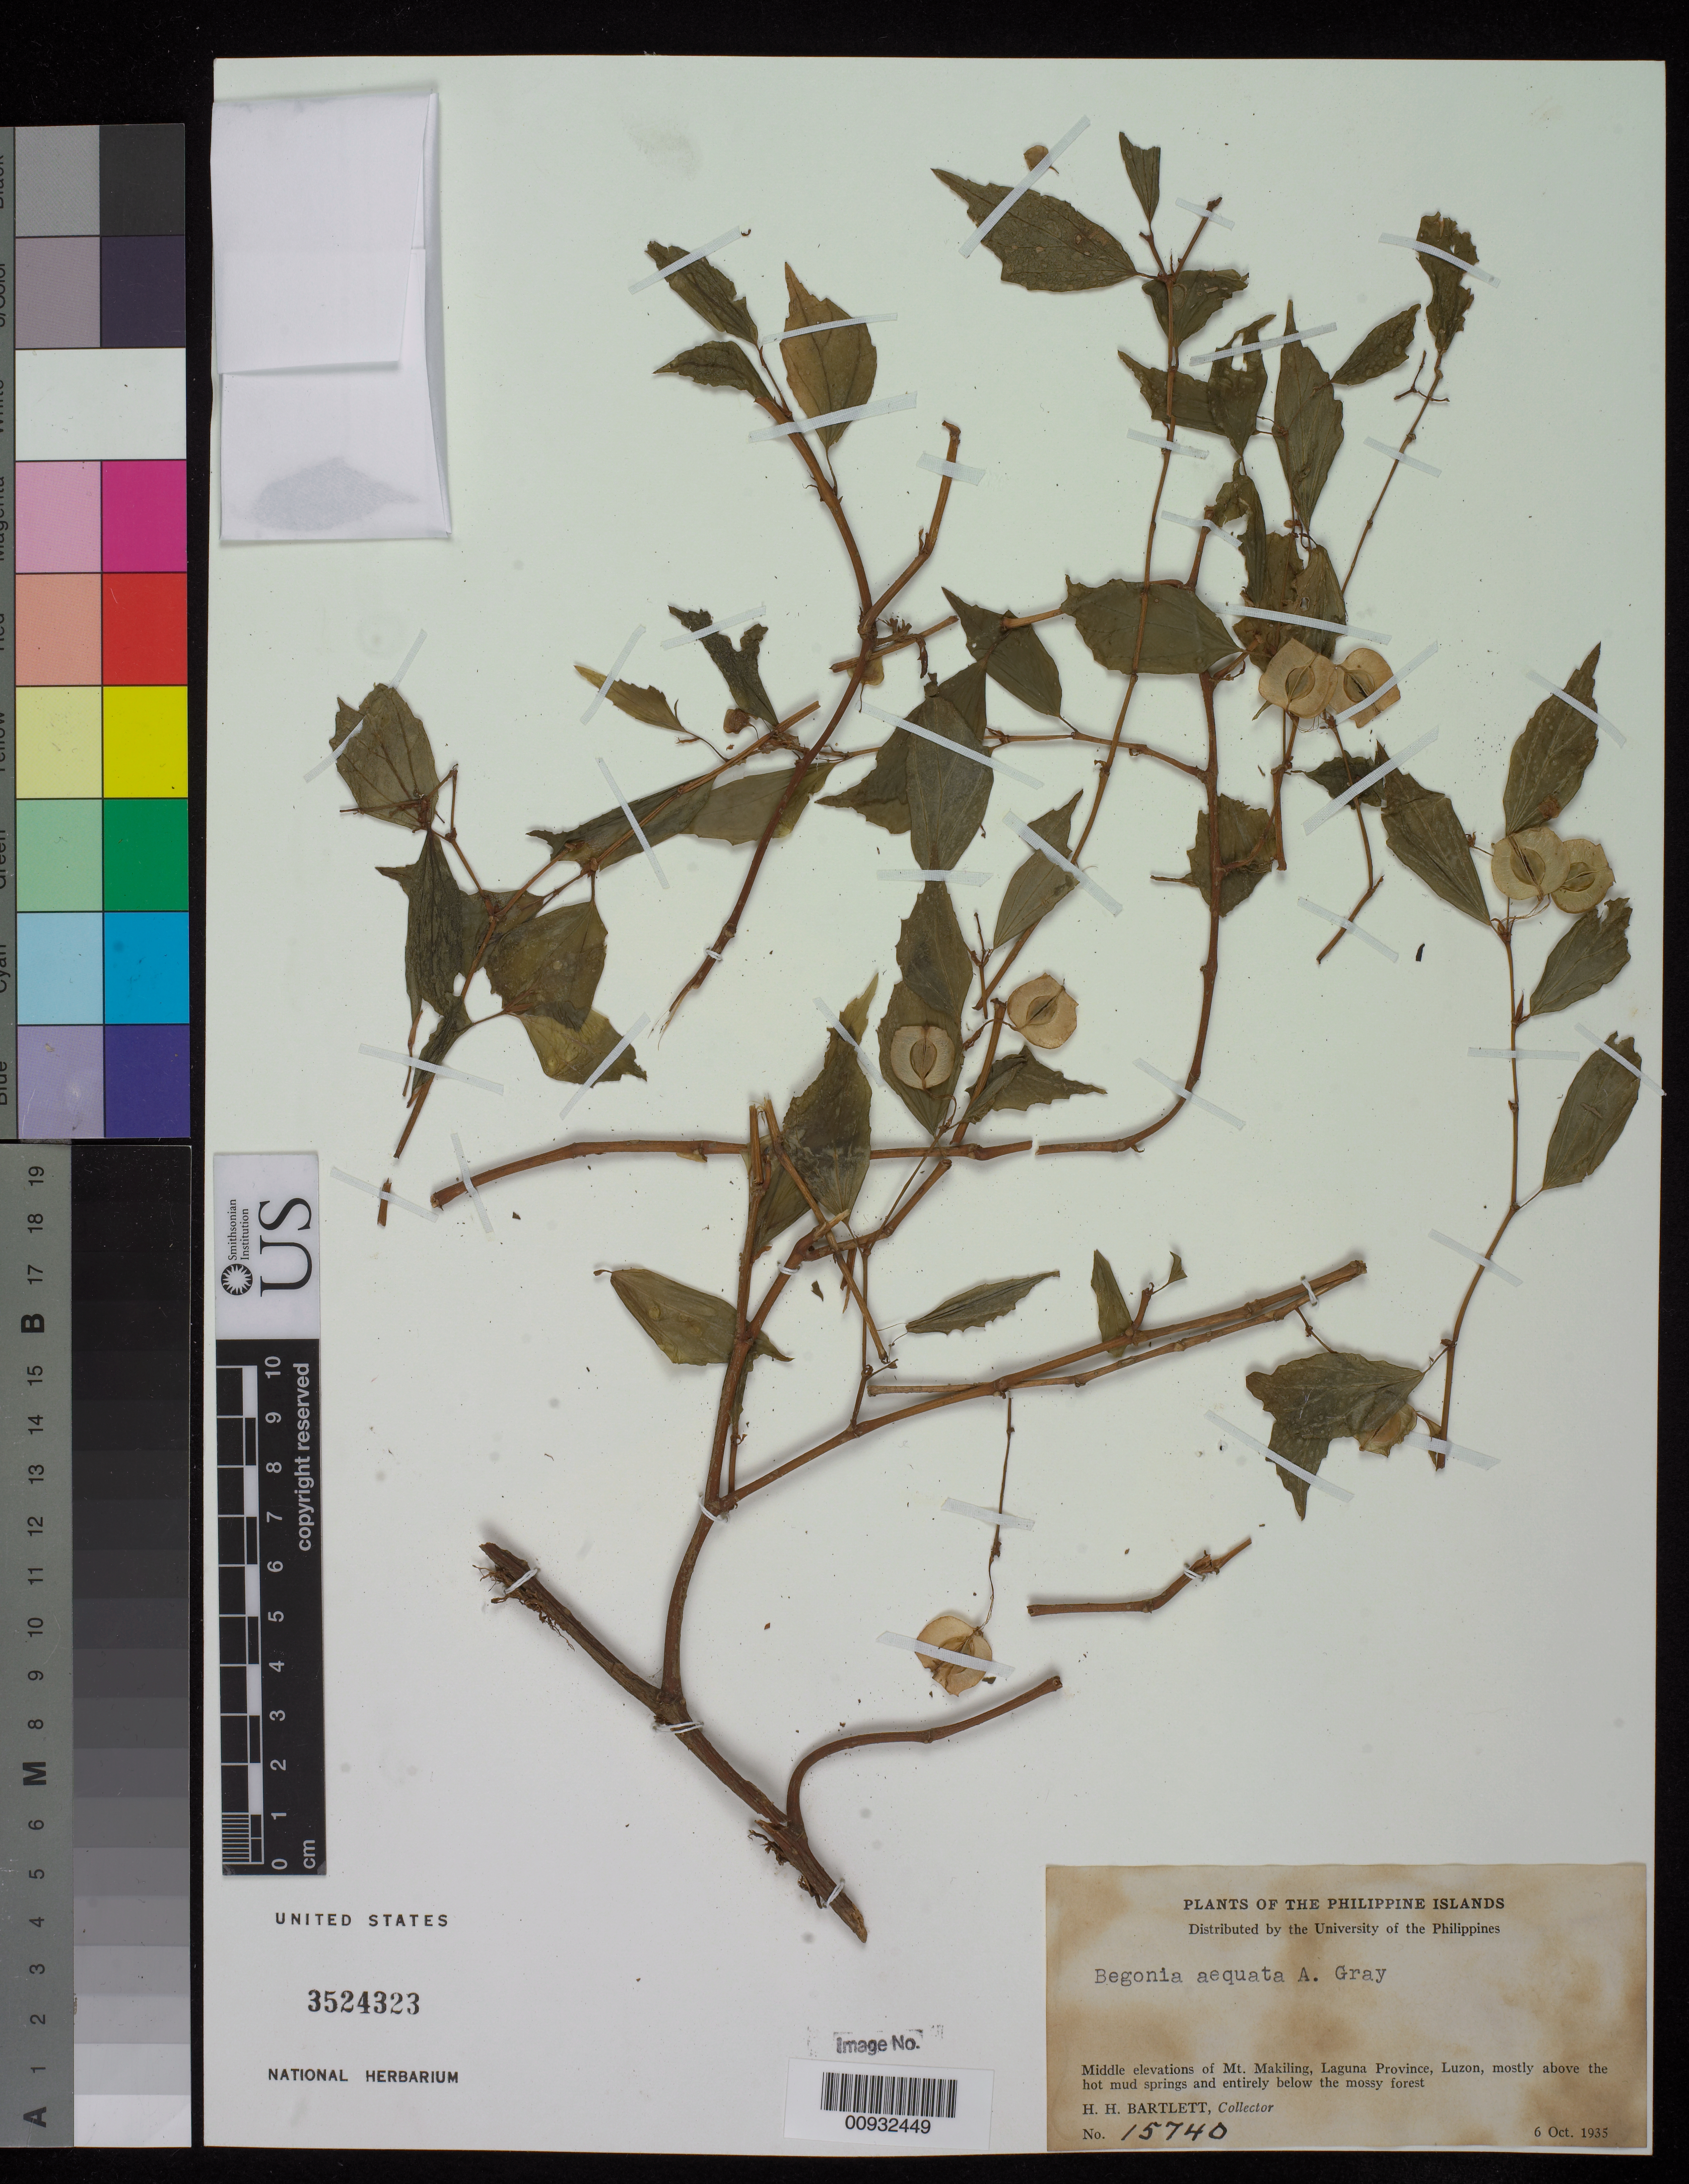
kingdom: Plantae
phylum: Tracheophyta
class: Magnoliopsida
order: Cucurbitales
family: Begoniaceae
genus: Begonia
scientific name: Begonia aequata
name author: A. Gray in Wilkes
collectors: H. H. Bartlett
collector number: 15740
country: Philippines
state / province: Calabarzon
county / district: Laguna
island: Luzon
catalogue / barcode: US 3524323